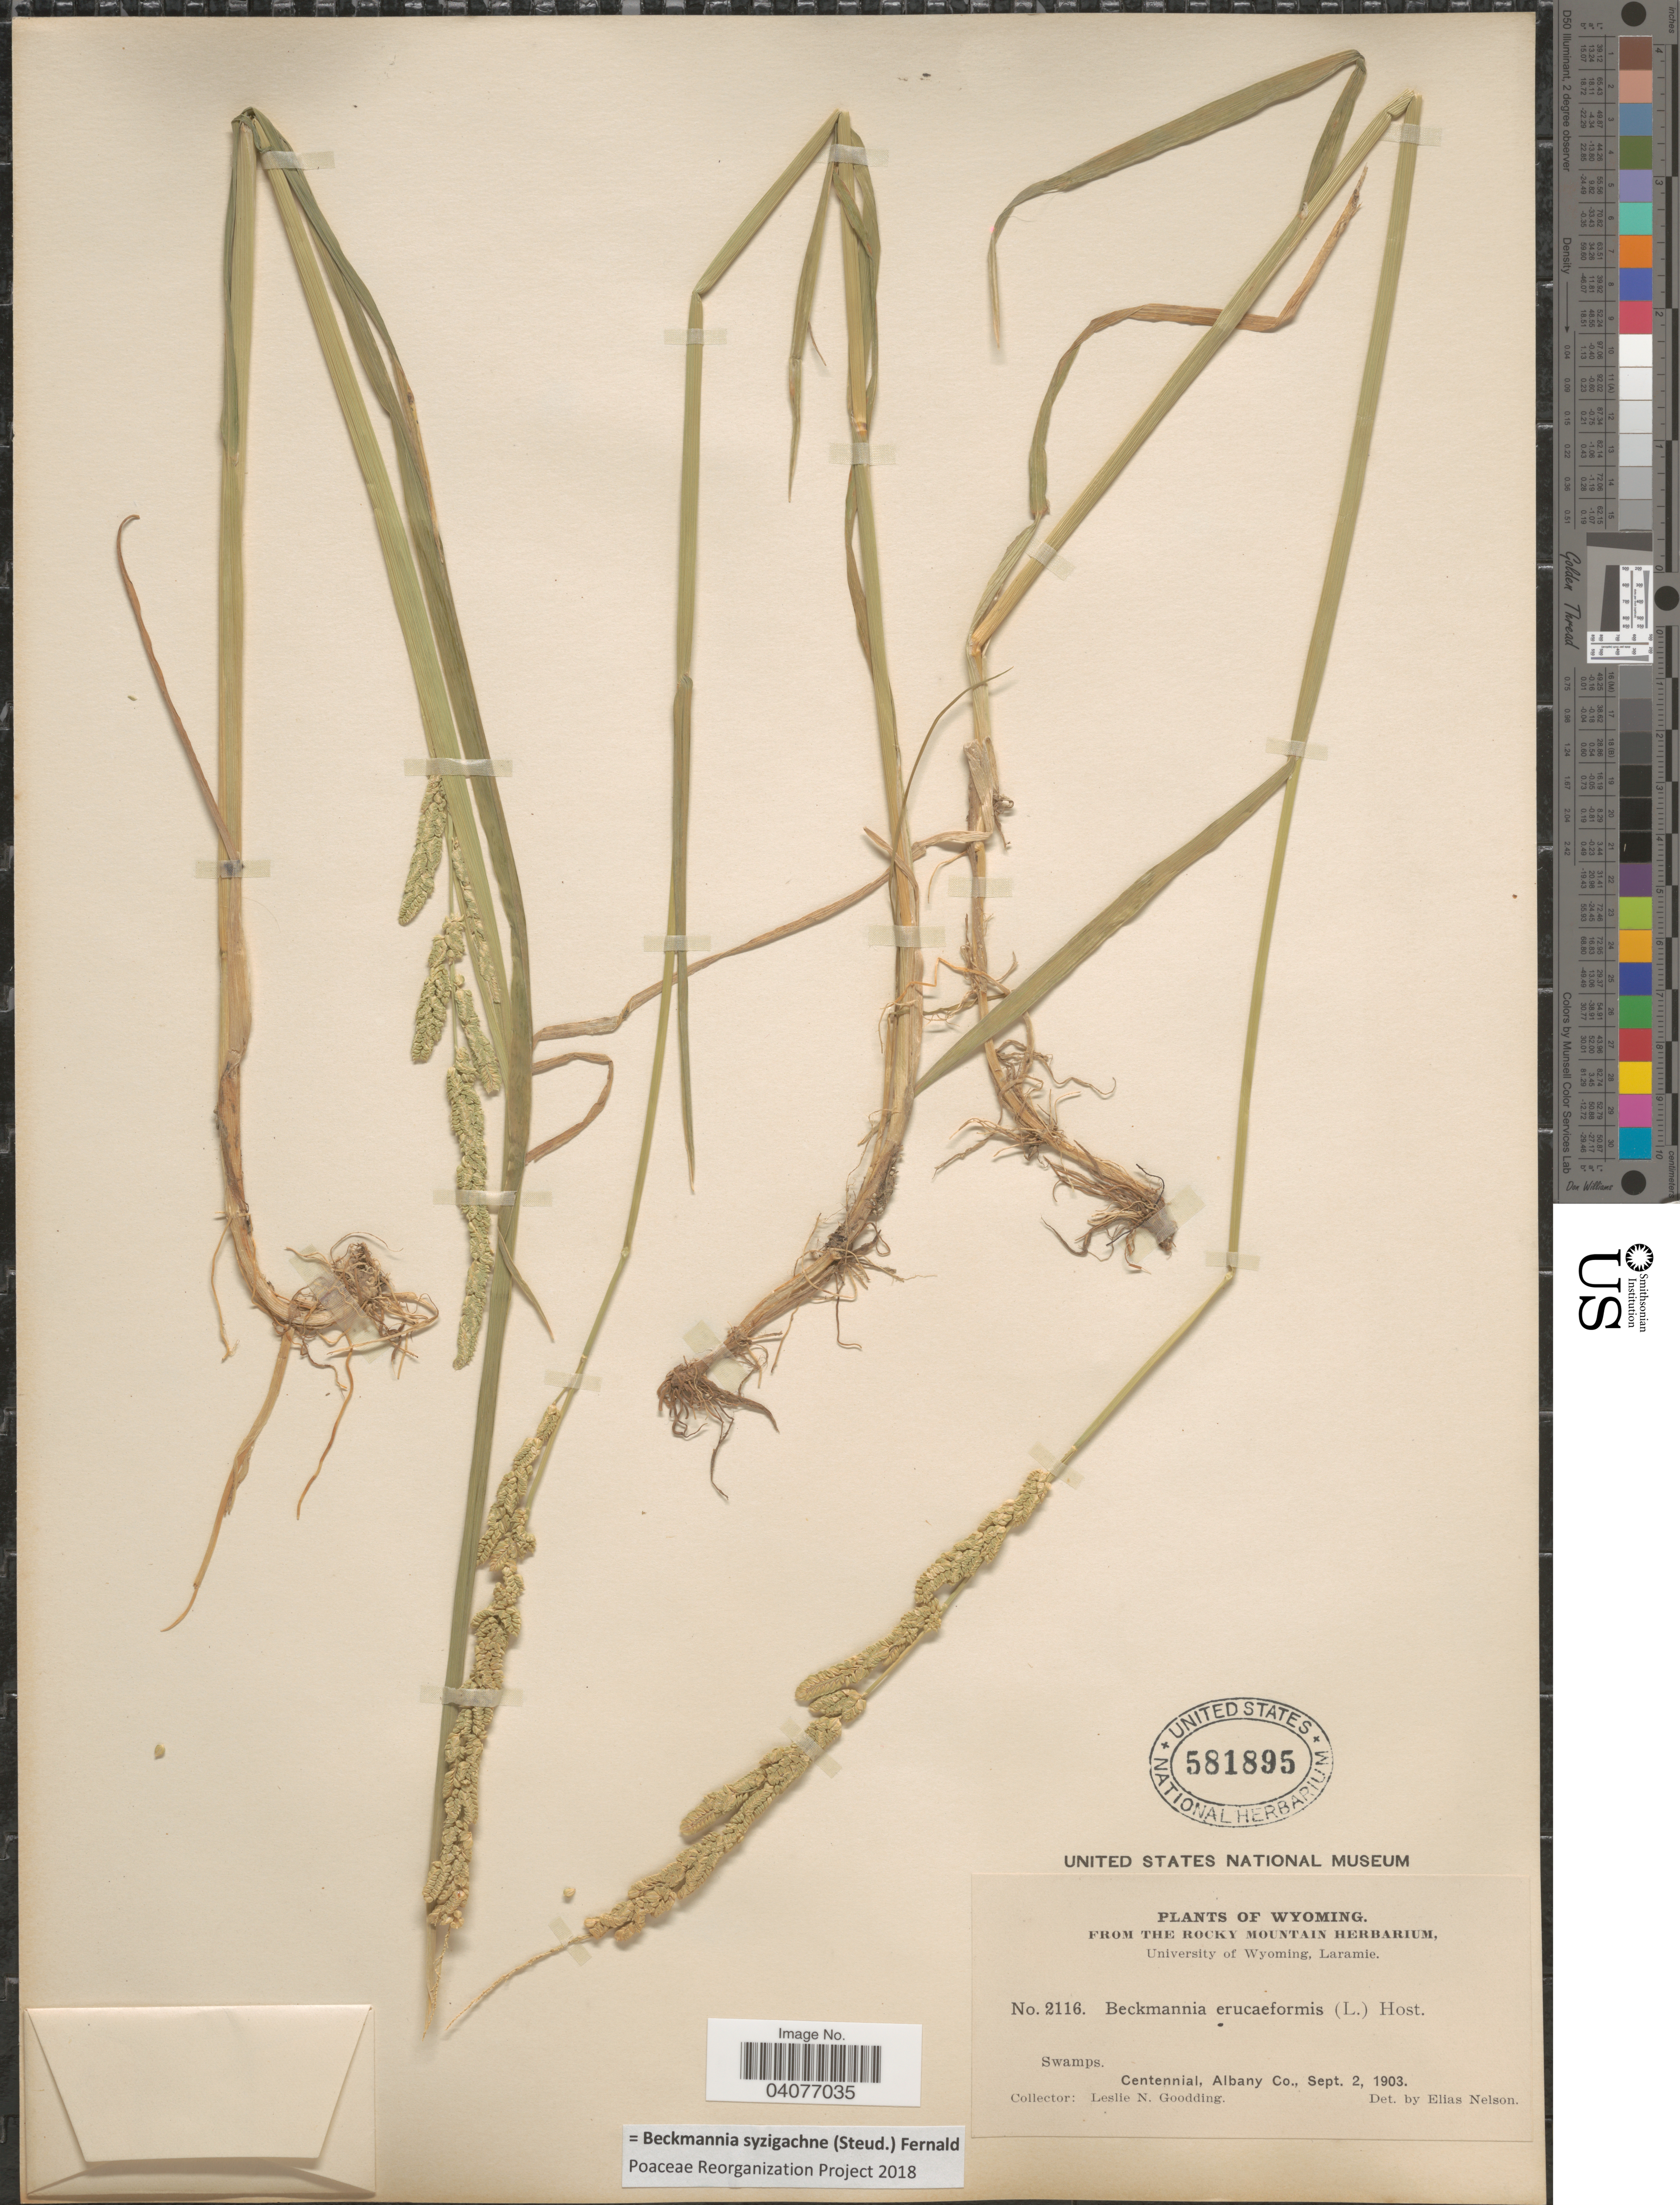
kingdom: Plantae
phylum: Tracheophyta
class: Liliopsida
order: Poales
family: Poaceae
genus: Beckmannia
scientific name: Beckmannia syzigachne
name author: (Steud.) Fernald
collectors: L. N. Goodding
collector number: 2116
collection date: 1903-09-02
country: United States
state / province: Wyoming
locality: Swamps. Centennial, Albany Co.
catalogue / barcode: US 581895